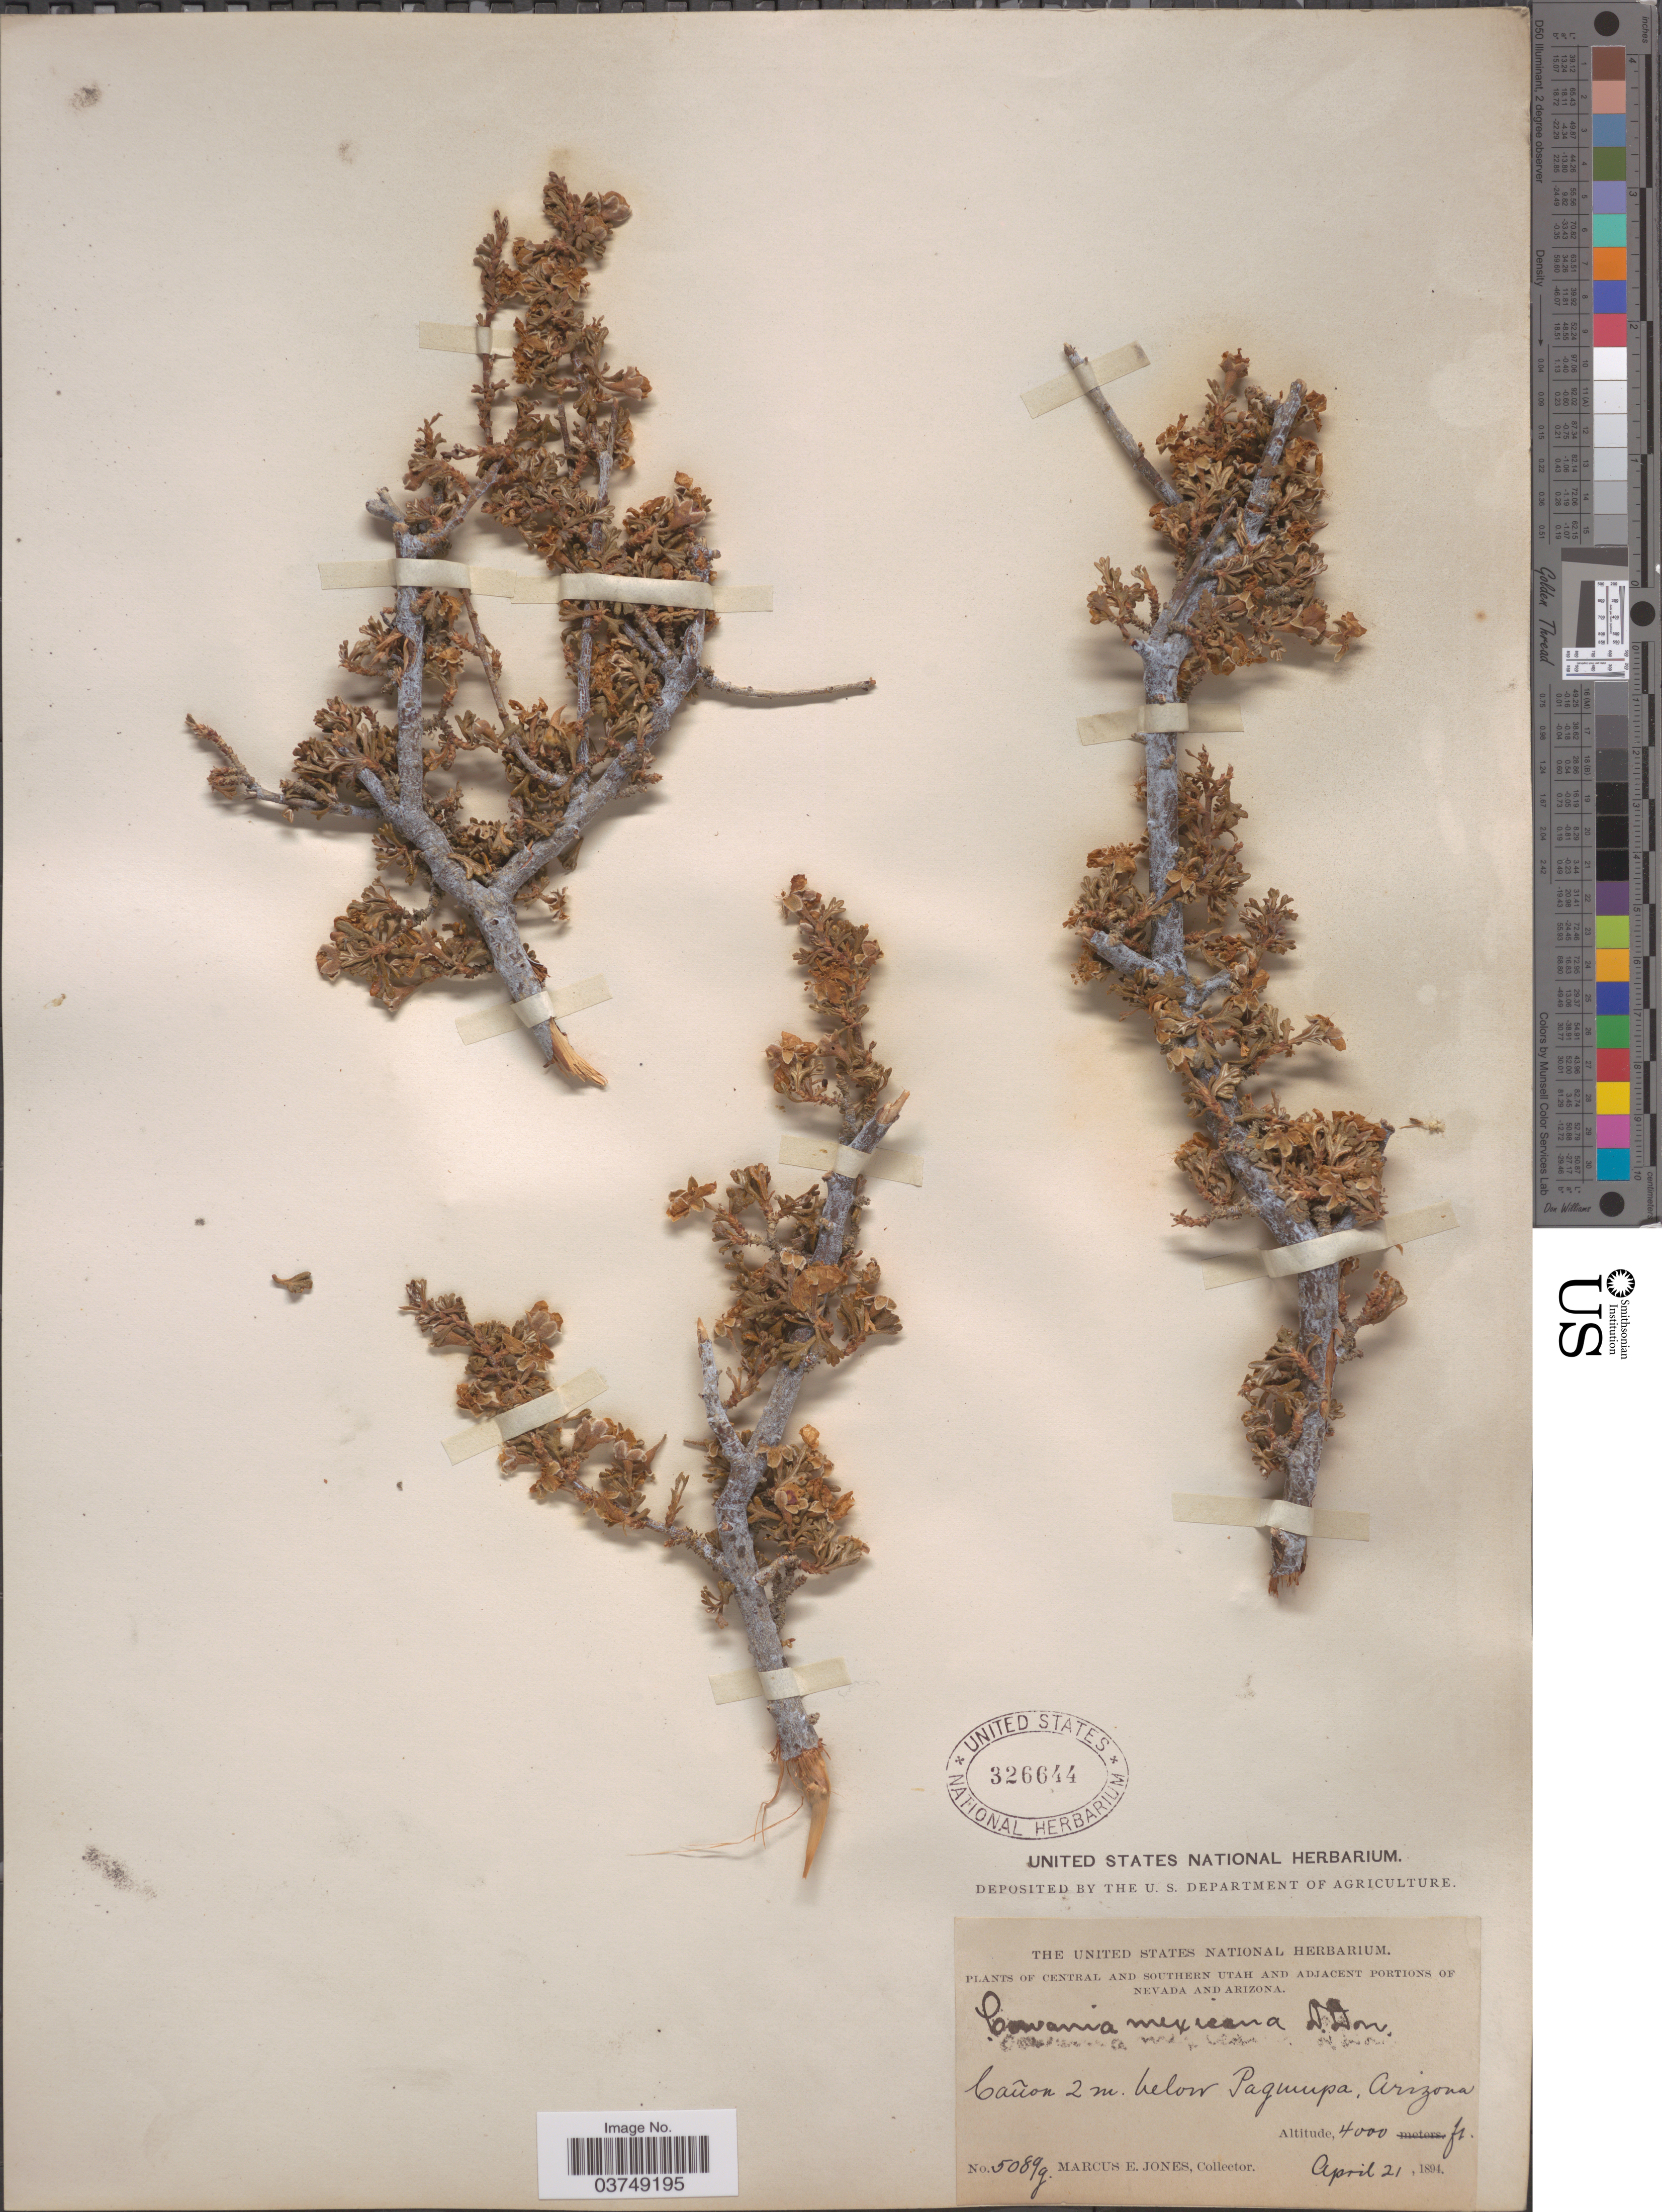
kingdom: Plantae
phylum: Tracheophyta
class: Magnoliopsida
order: Rosales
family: Rosaceae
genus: Purshia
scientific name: Purshia stansburyana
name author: (Torr.) Henrickson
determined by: Strong, Mark T., (BOT), Smithsonian Institution - National Museum of Natural History (UNITED STATES)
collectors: M. E. Jones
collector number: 5089g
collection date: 1894-04-21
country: United States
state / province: Arizona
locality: Cañon 2 m. below Pagumpa.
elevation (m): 1219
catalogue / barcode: US 326644